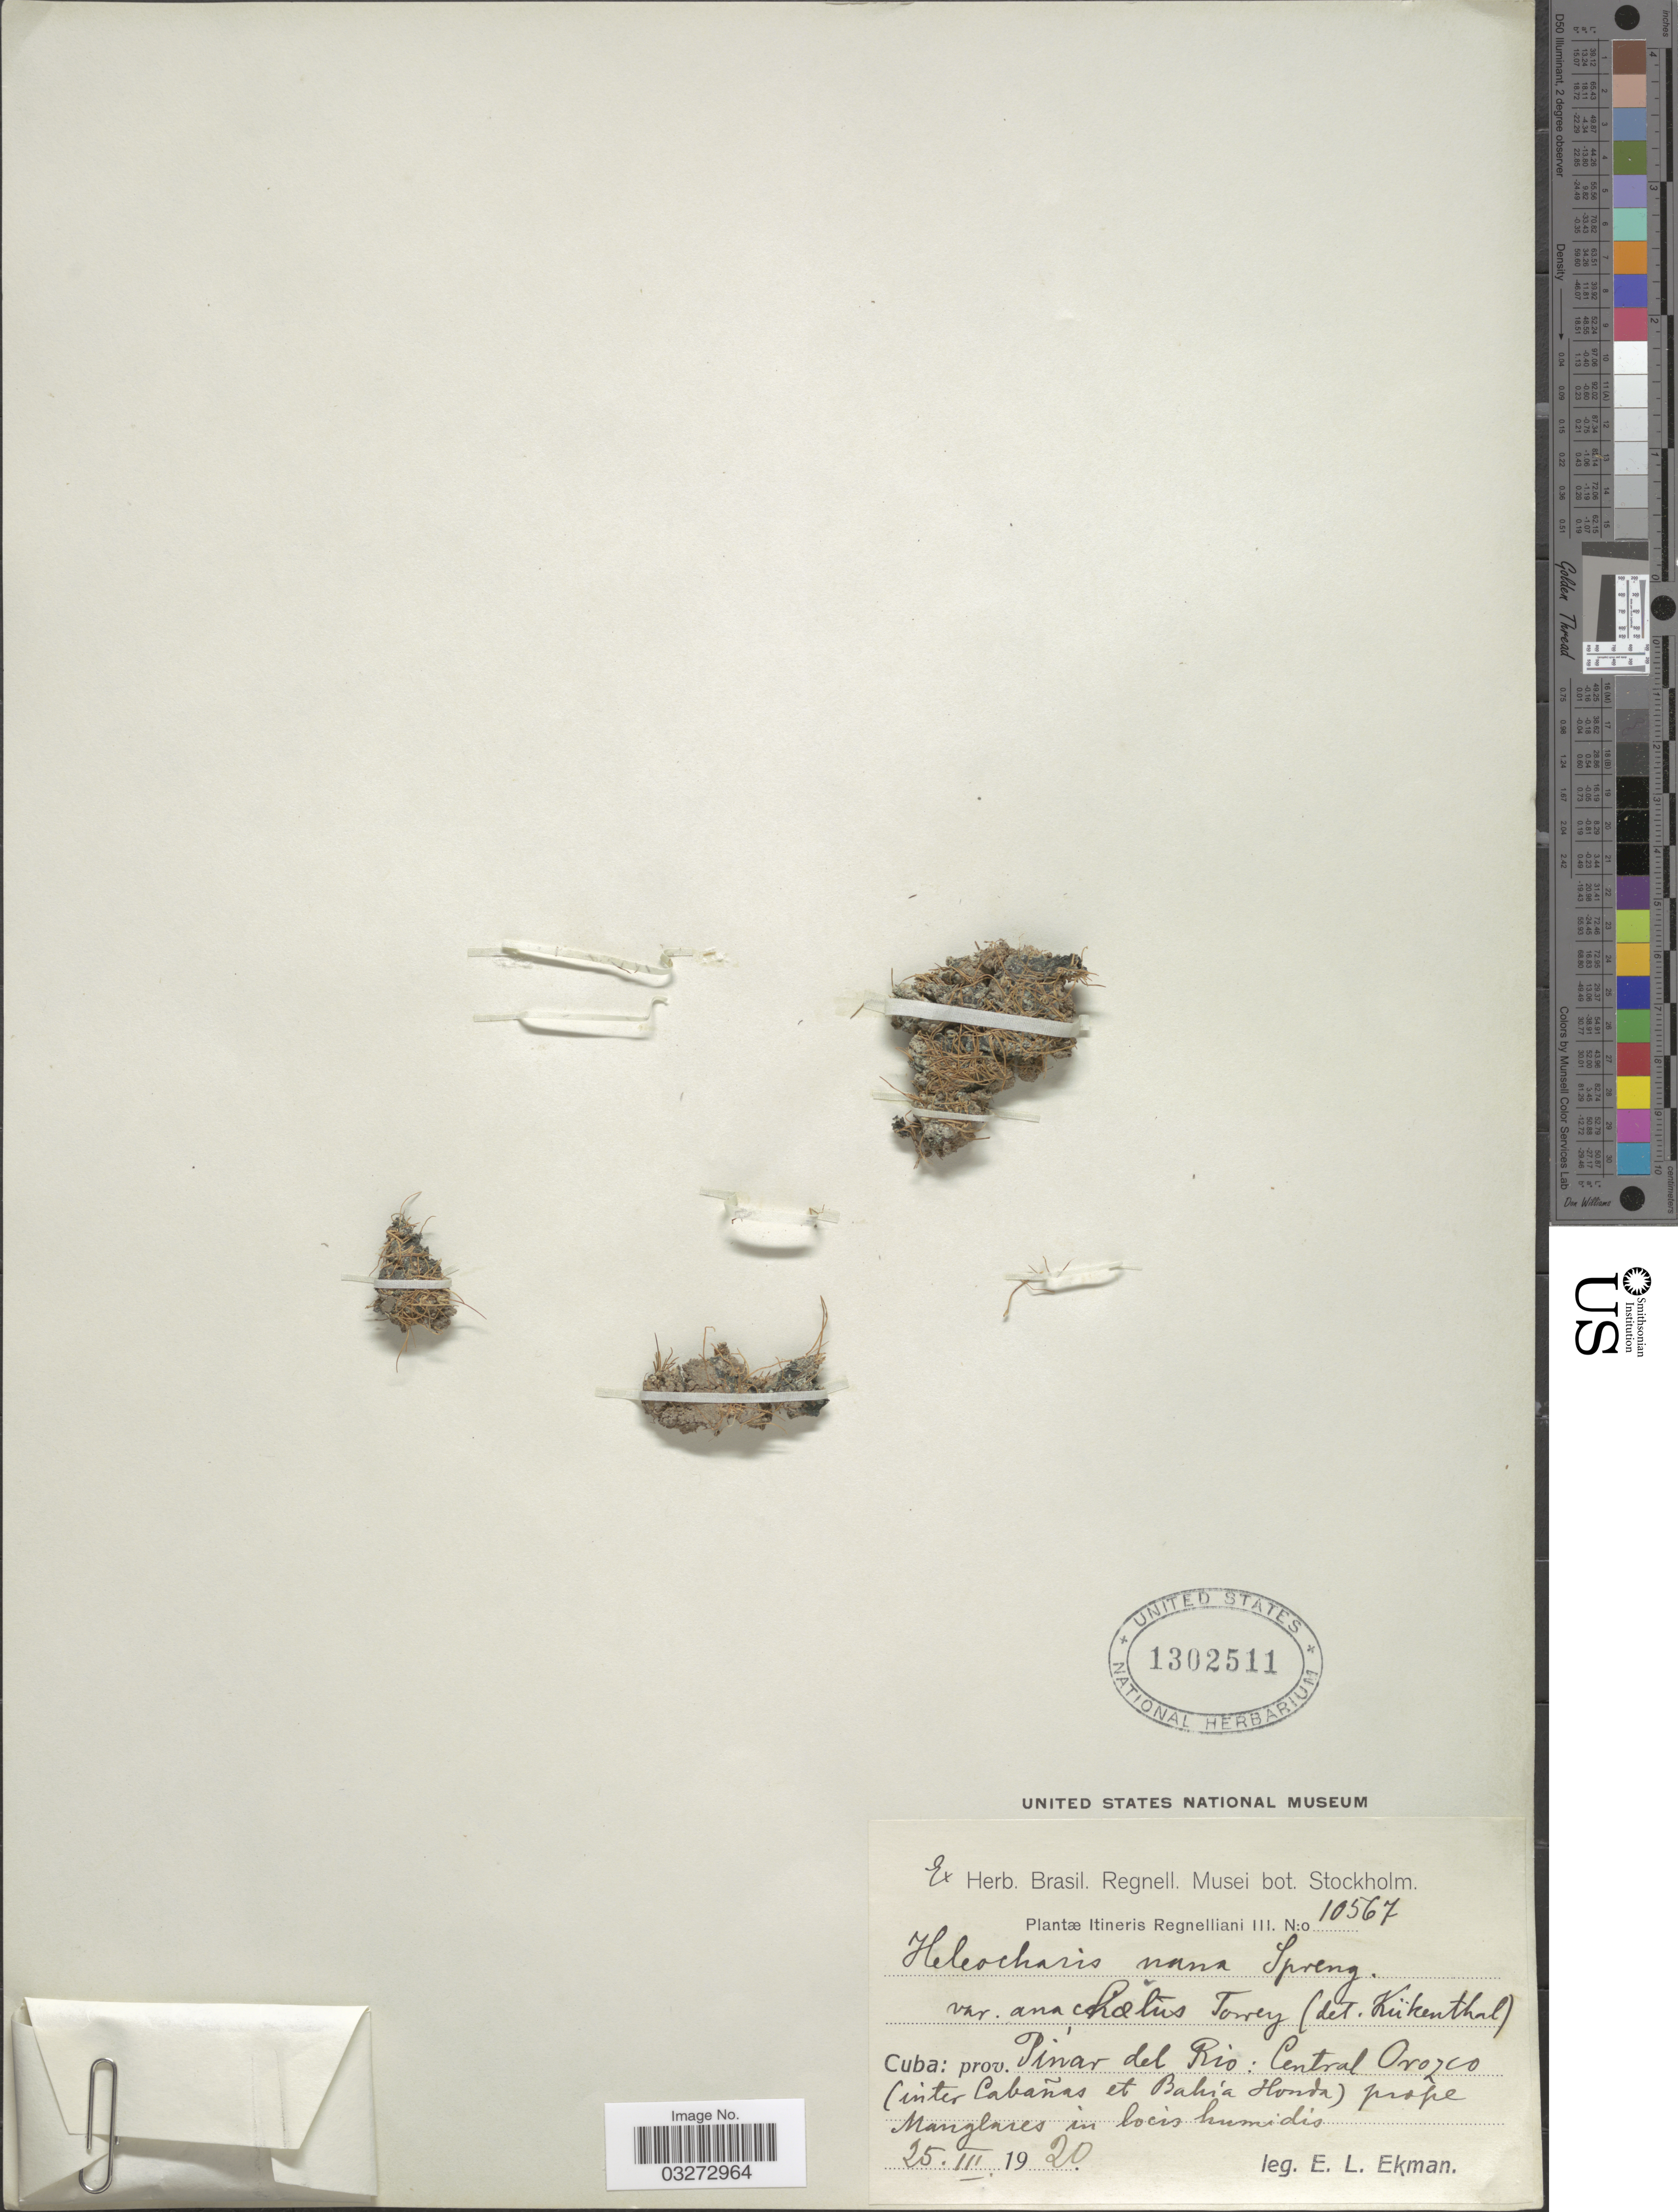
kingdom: Plantae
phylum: Tracheophyta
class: Liliopsida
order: Poales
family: Cyperaceae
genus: Eleocharis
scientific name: Eleocharis nana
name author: Kunth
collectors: E. L. Ekman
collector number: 10567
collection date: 1920-03-25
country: Cuba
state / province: Pinar del Río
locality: Central Orozco (inter Cabañas et Bahia Honda) prope Manglares.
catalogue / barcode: US 1302511